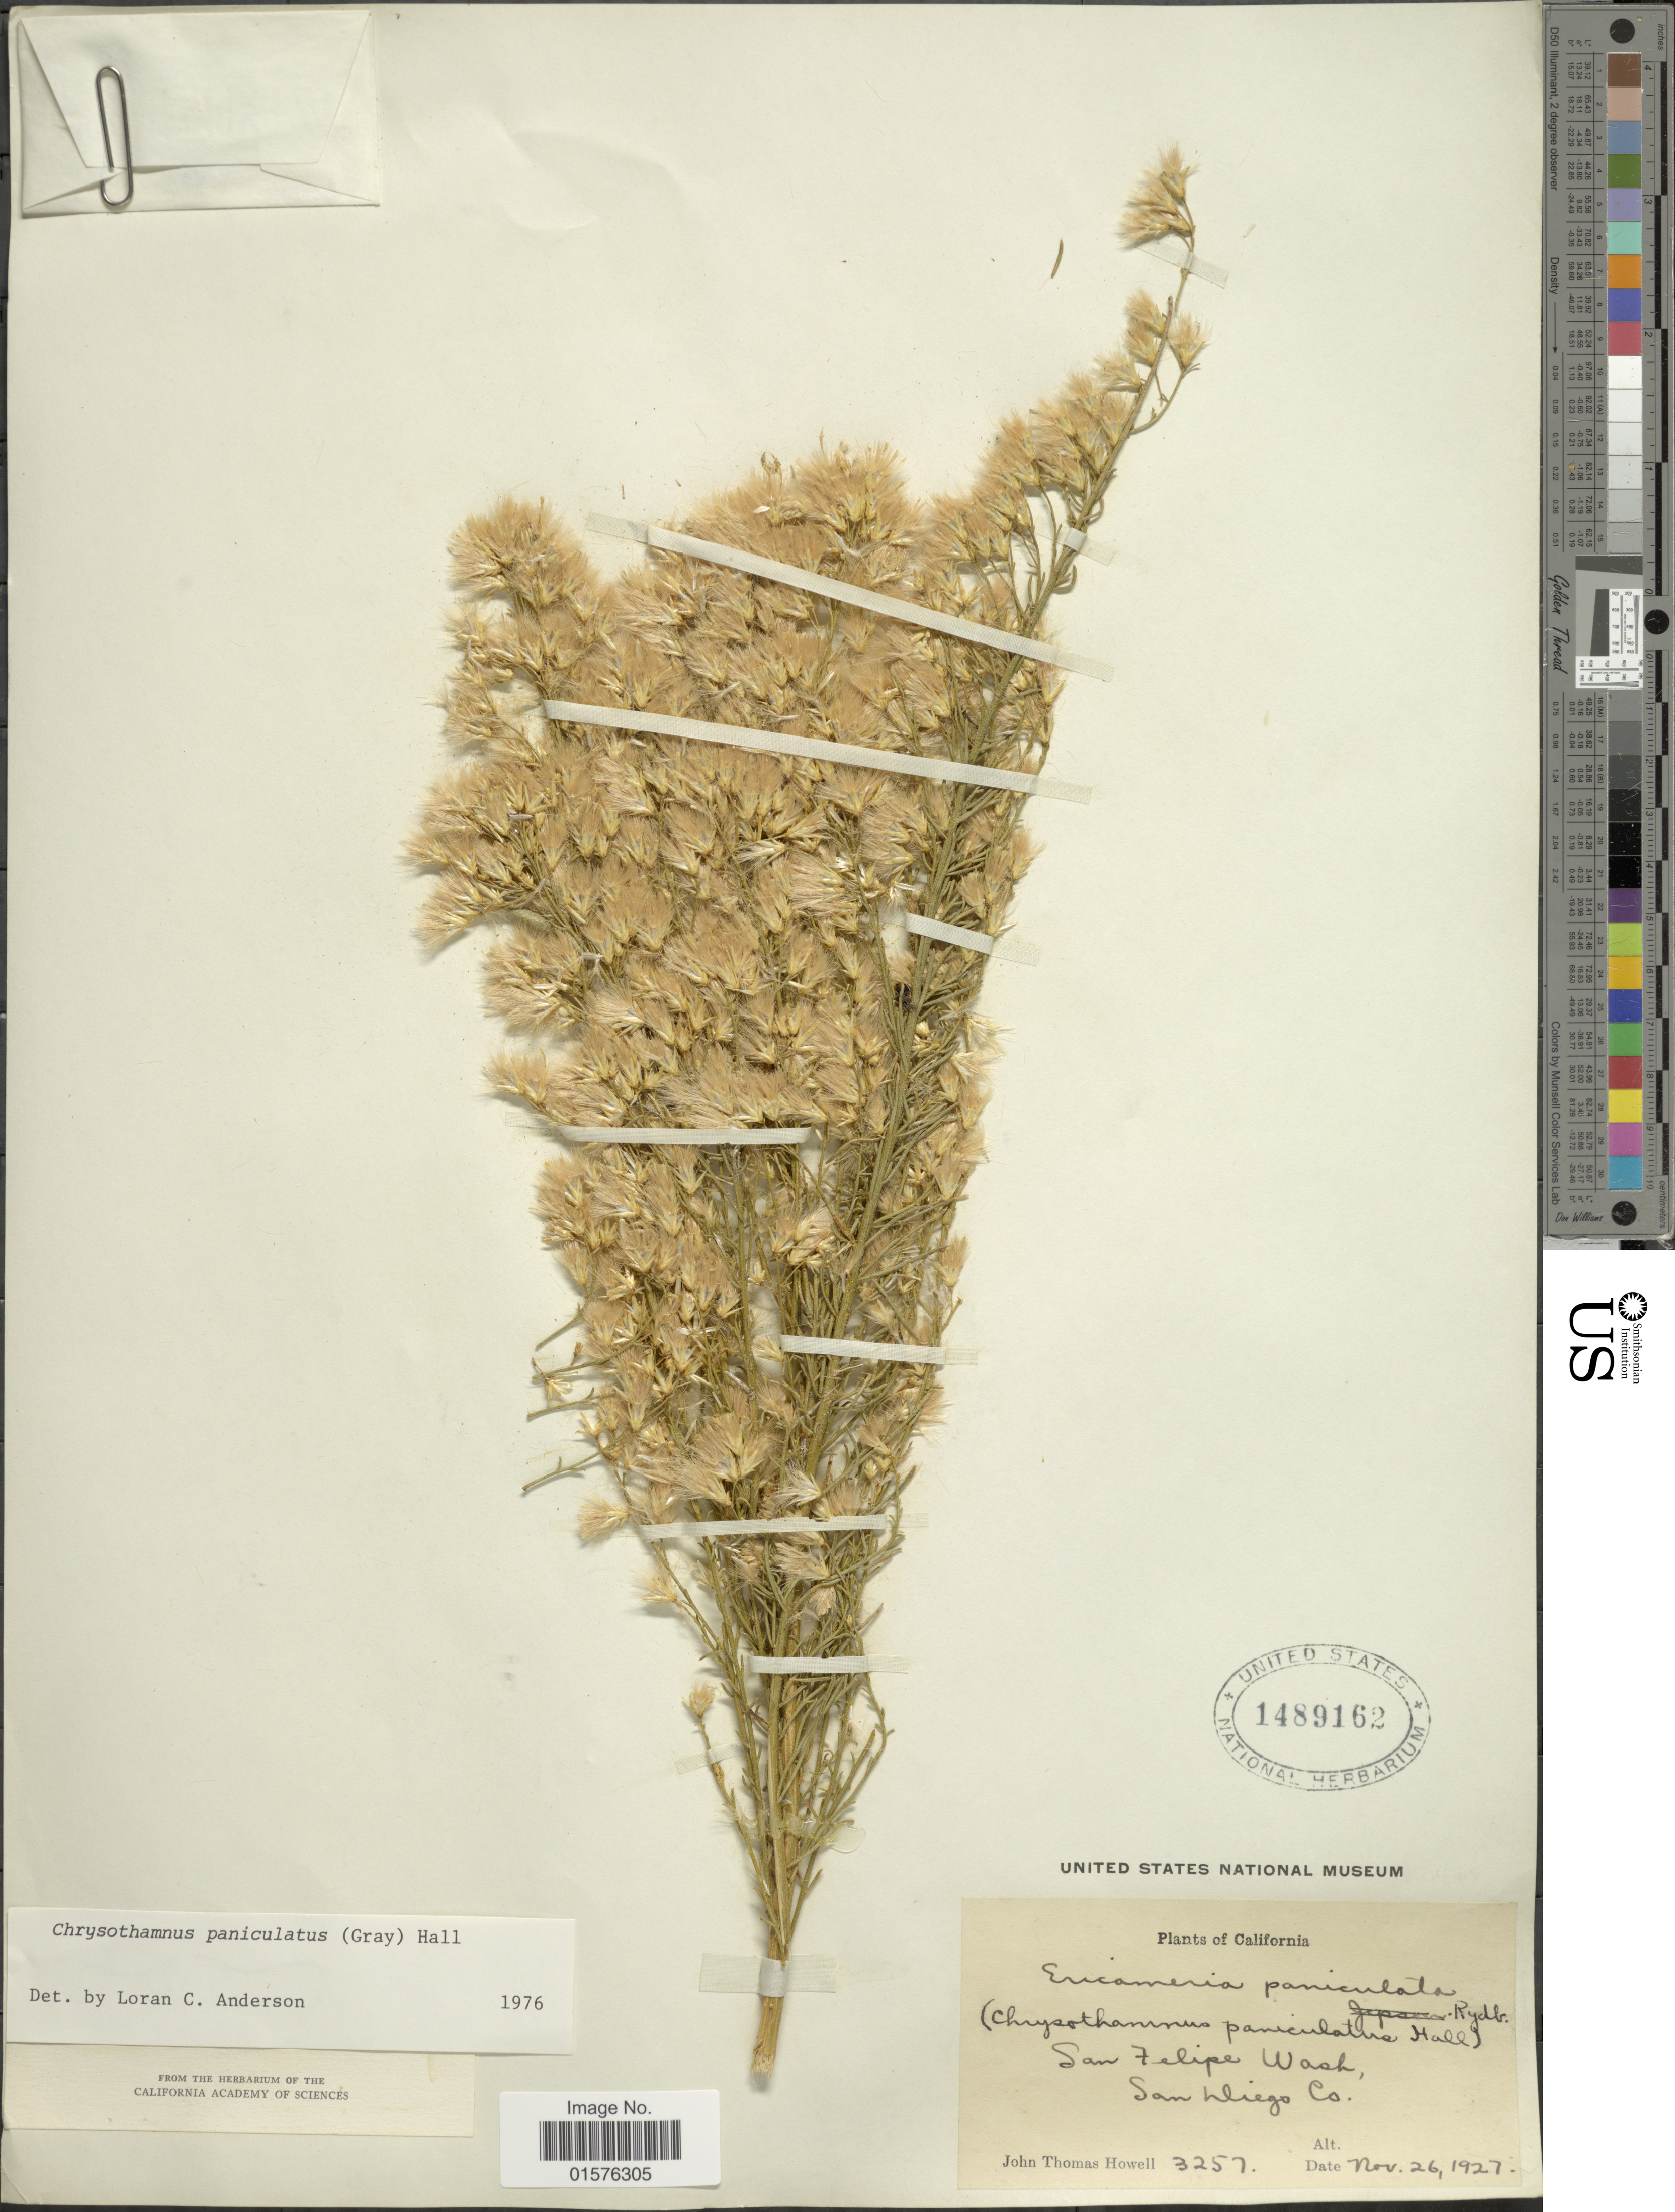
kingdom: Plantae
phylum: Tracheophyta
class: Magnoliopsida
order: Asterales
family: Asteraceae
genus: Ericameria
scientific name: Ericameria paniculata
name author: (A. Gray) Rydb.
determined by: Urbatsch, Lowell E., Curator (LSU), Louisiana State University (UNITED STATES)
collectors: J. T. Howell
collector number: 3257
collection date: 1927-11-26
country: United States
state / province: California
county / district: San Diego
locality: San Felipe Wash, San Diego Co.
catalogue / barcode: US 1489162